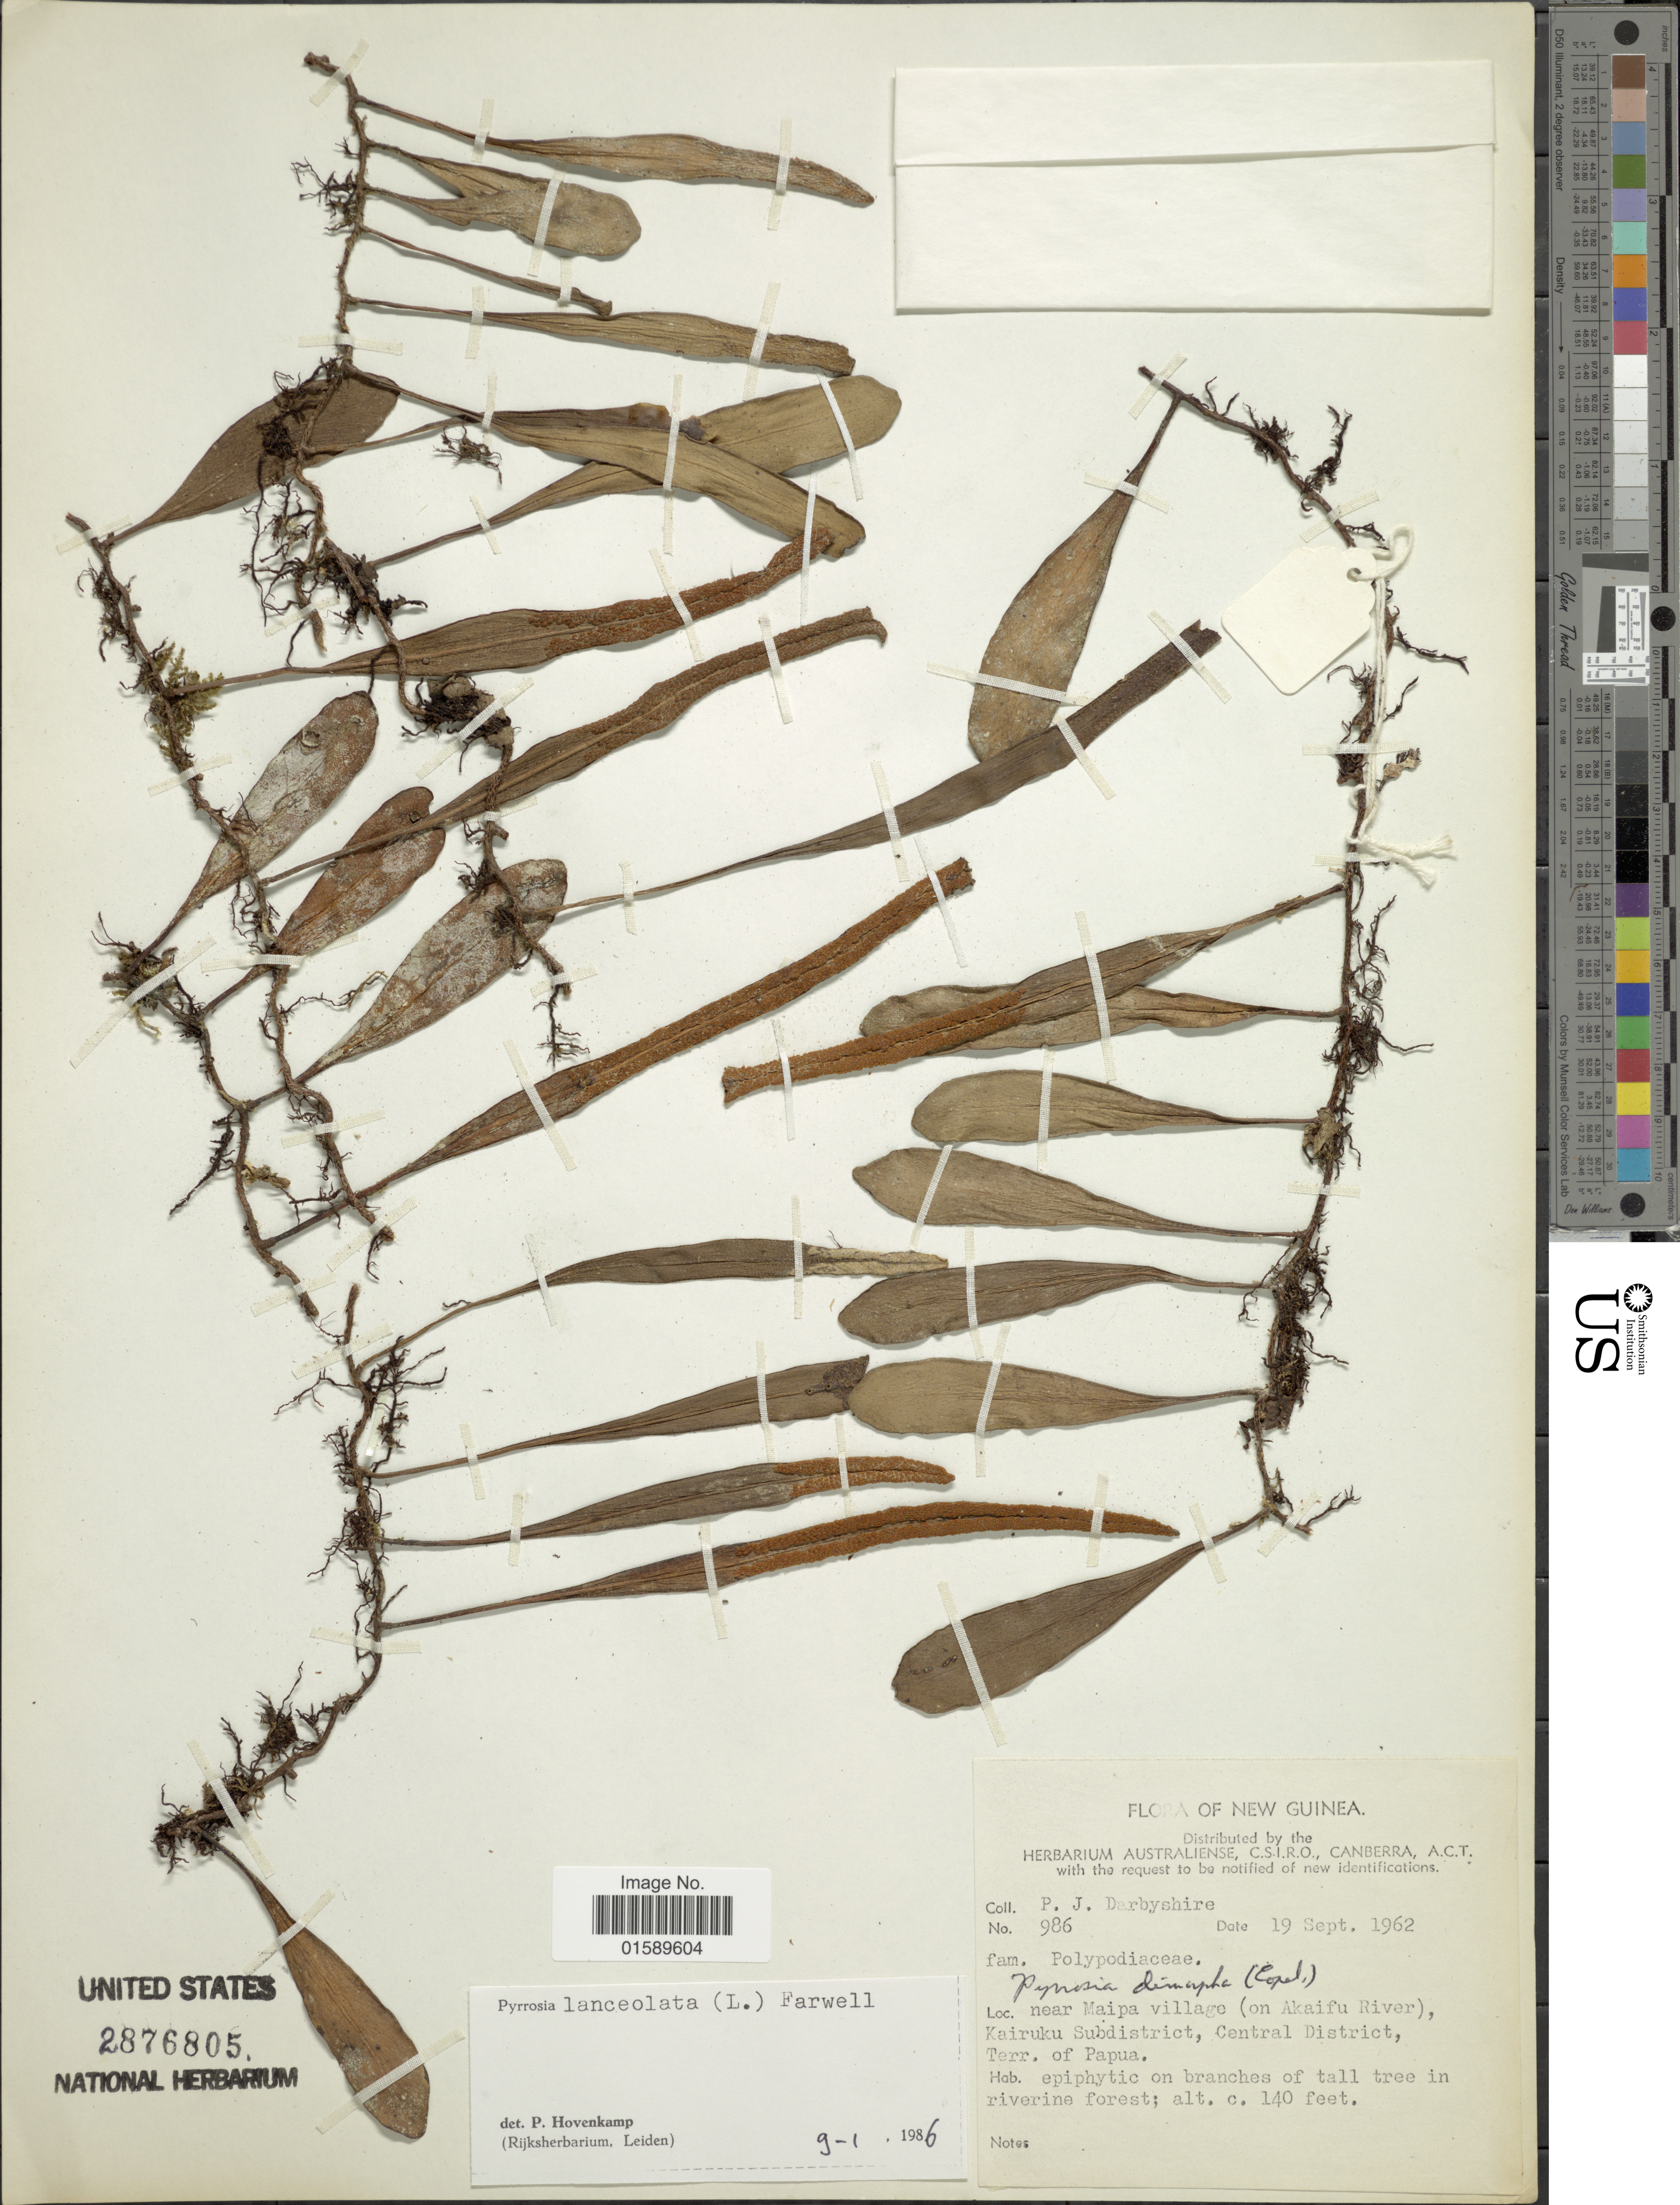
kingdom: Plantae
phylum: Tracheophyta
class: Polypodiopsida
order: Polypodiales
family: Polypodiaceae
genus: Pyrrosia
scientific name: Pyrrosia lanceolata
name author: (L.) Farw.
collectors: P. Darbyshire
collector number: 986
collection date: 1962-09-19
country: Papua New Guinea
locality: New Guinea. near Maipa village (onakaifu River). Kairuku Subdistrict, Central District, Terr. of Papua.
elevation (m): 43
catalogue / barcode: US 2876805